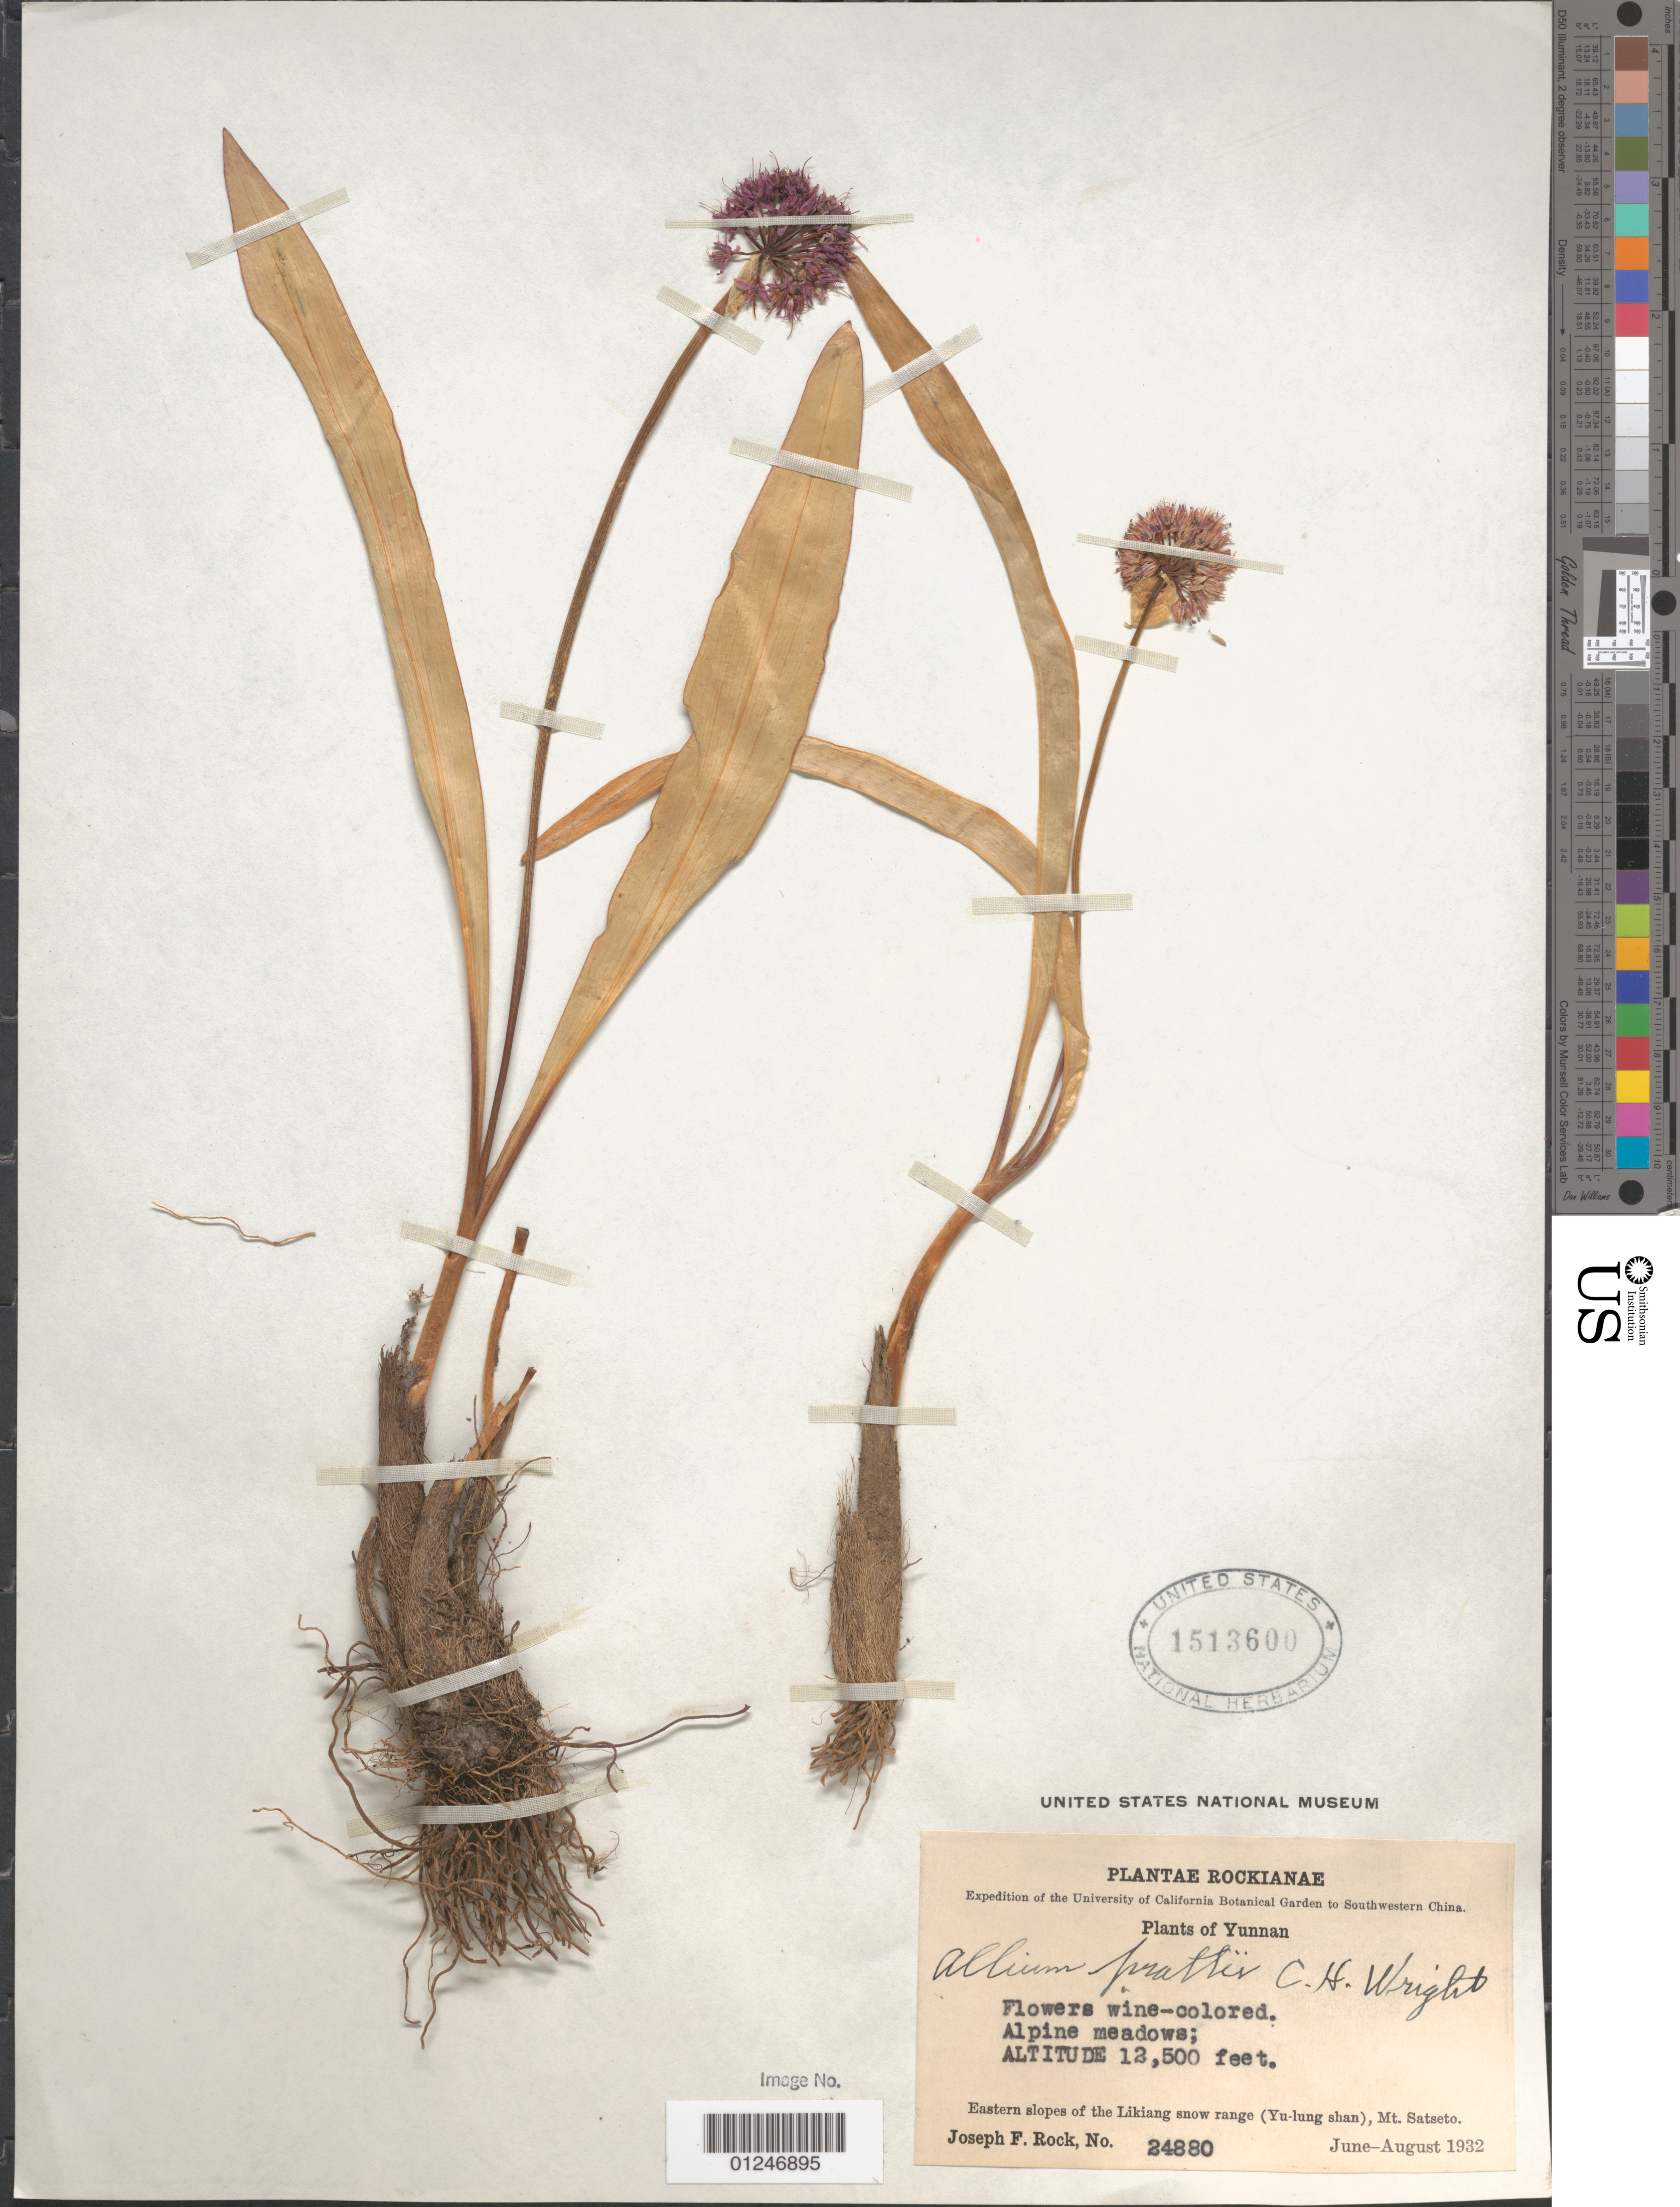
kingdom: Plantae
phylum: Tracheophyta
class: Liliopsida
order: Asparagales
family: Amaryllidaceae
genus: Allium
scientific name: Allium prattii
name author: C.H. Wright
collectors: J. F. Rock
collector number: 24880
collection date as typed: Jun 1932 to -- Aug 1932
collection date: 1932-06/1932-08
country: China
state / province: Yunnan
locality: Eastern slopes of Likiang snow range (Yu-lung shan), Mt. Satseto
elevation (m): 3810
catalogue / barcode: US 1513600